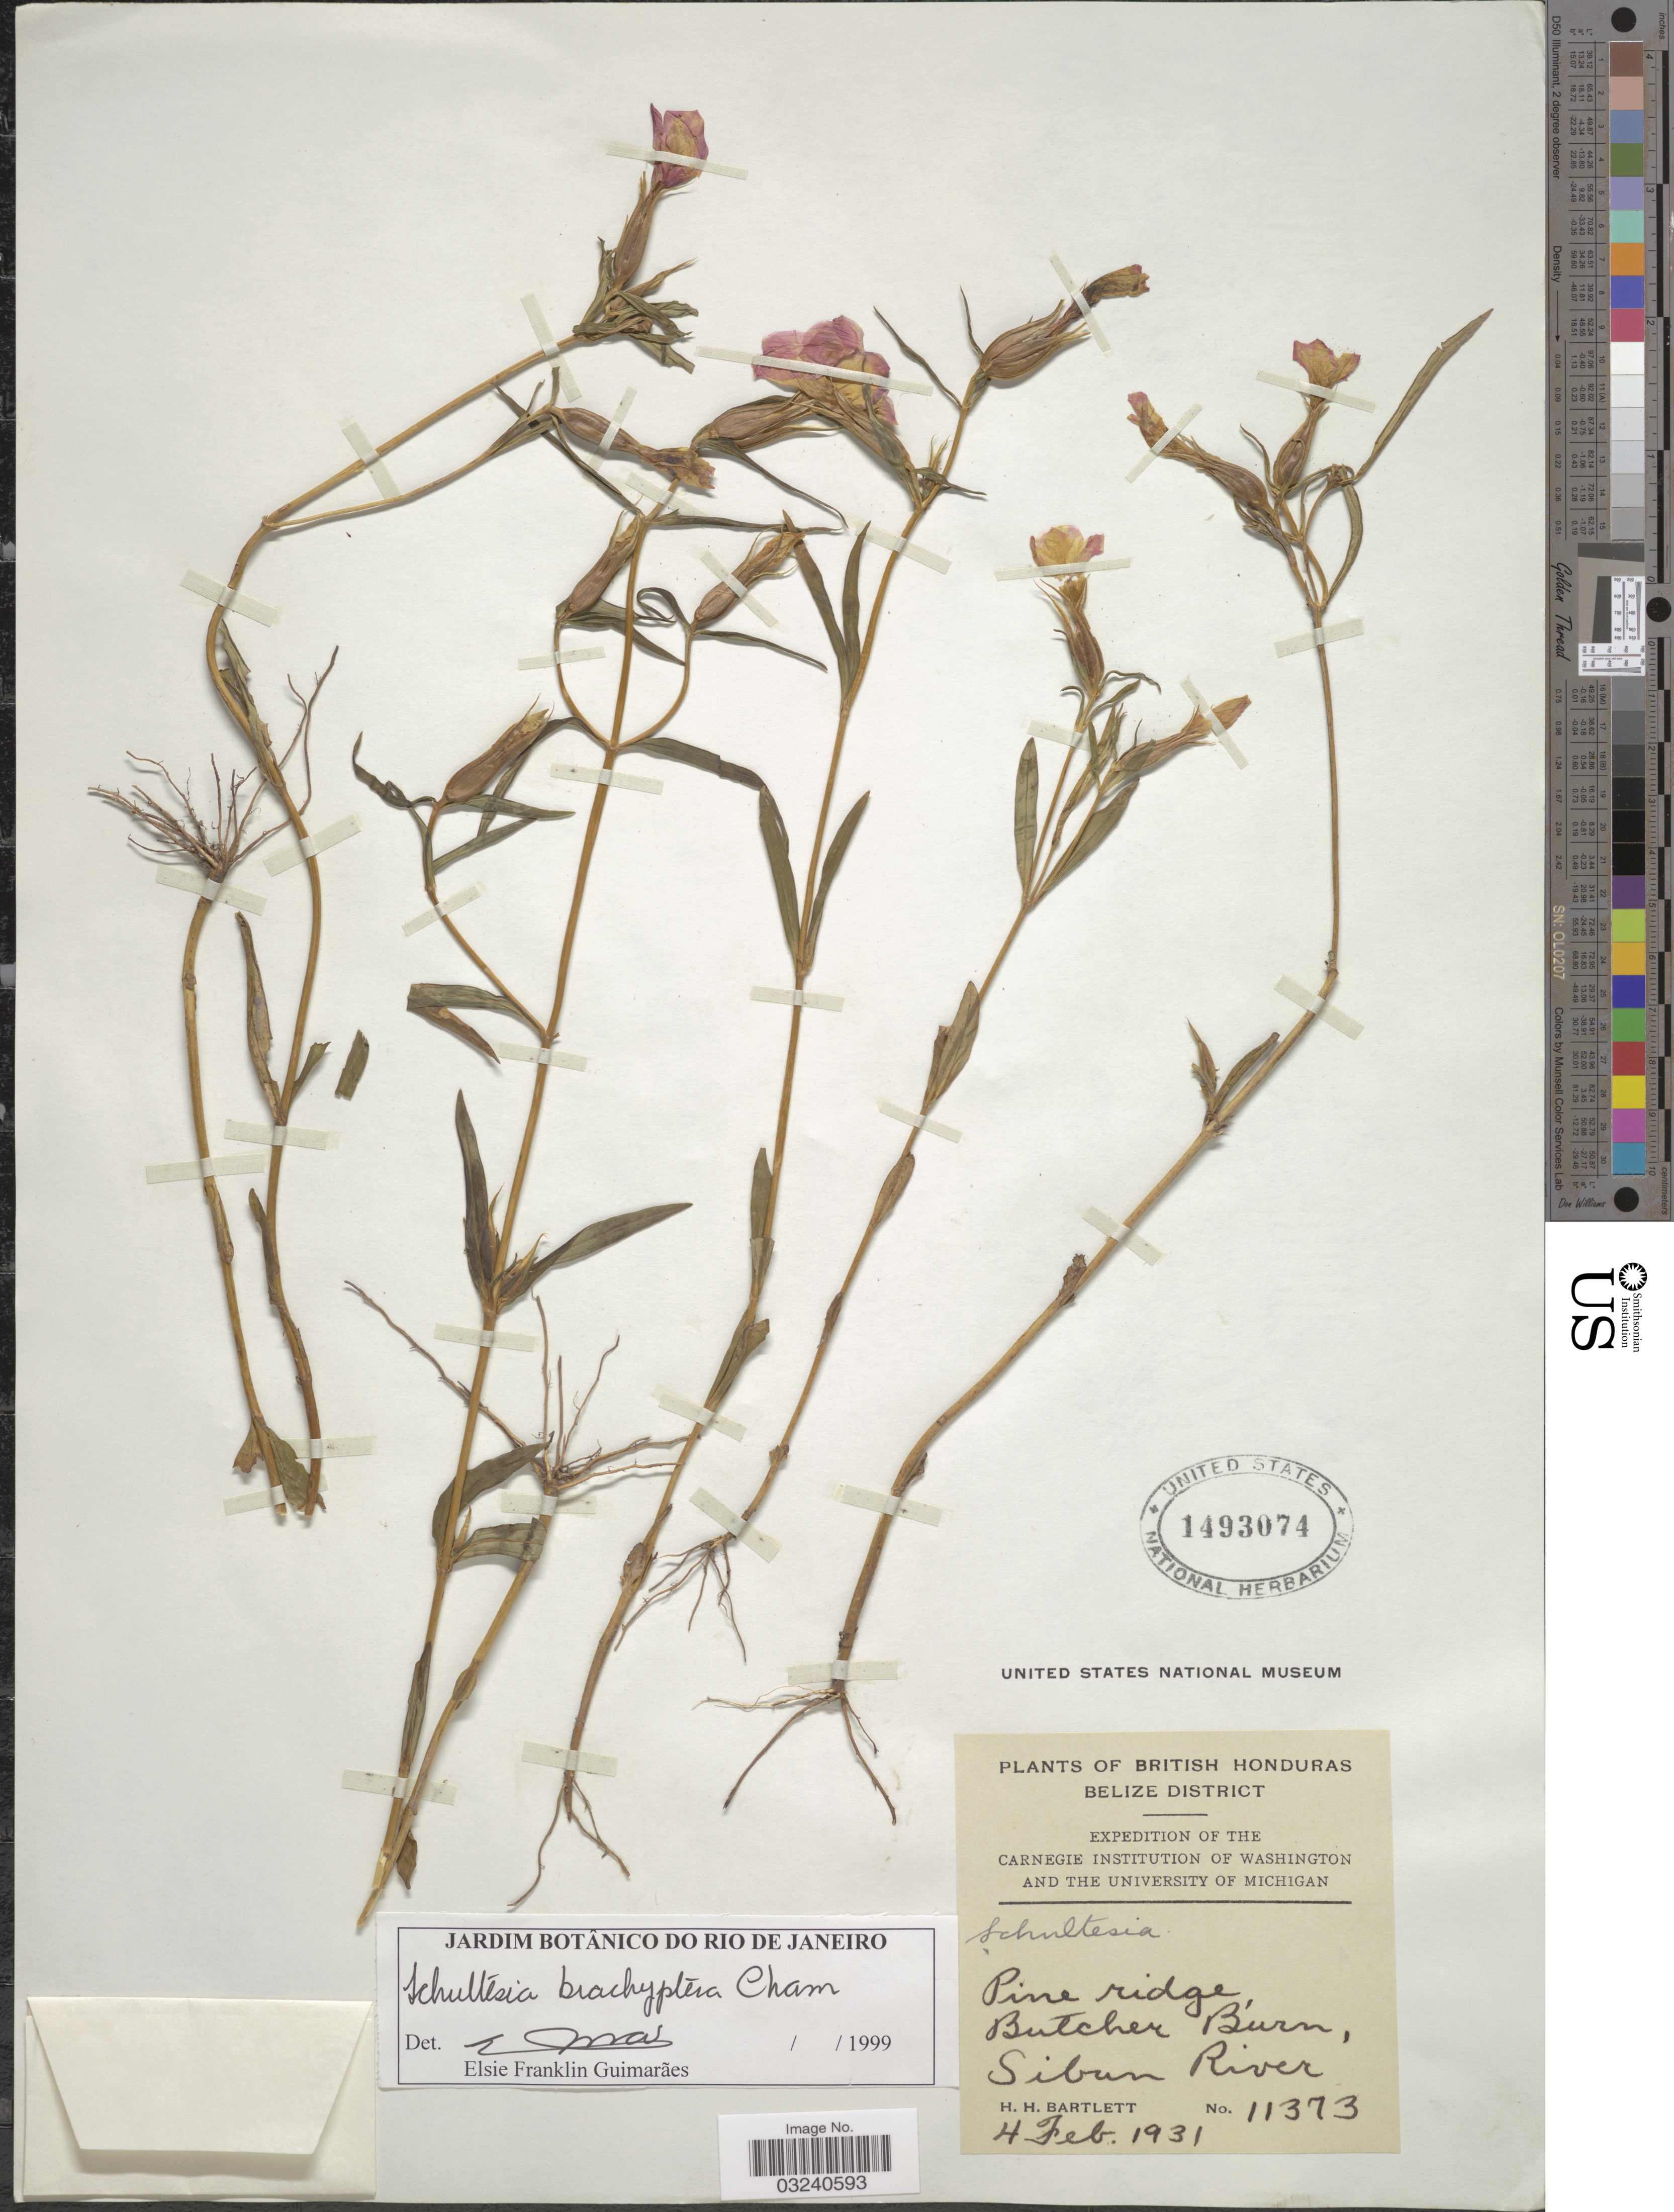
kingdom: Plantae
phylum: Tracheophyta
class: Magnoliopsida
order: Gentianales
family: Gentianaceae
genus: Schultesia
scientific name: Schultesia brachyptera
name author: Cham.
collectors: H. H. Bartlett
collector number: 11373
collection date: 1931-02-04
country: Belize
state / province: Belize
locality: British Honduras. Belize District. Pine ridge, Butcher Burn, Sibun River.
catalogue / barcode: US 1493074